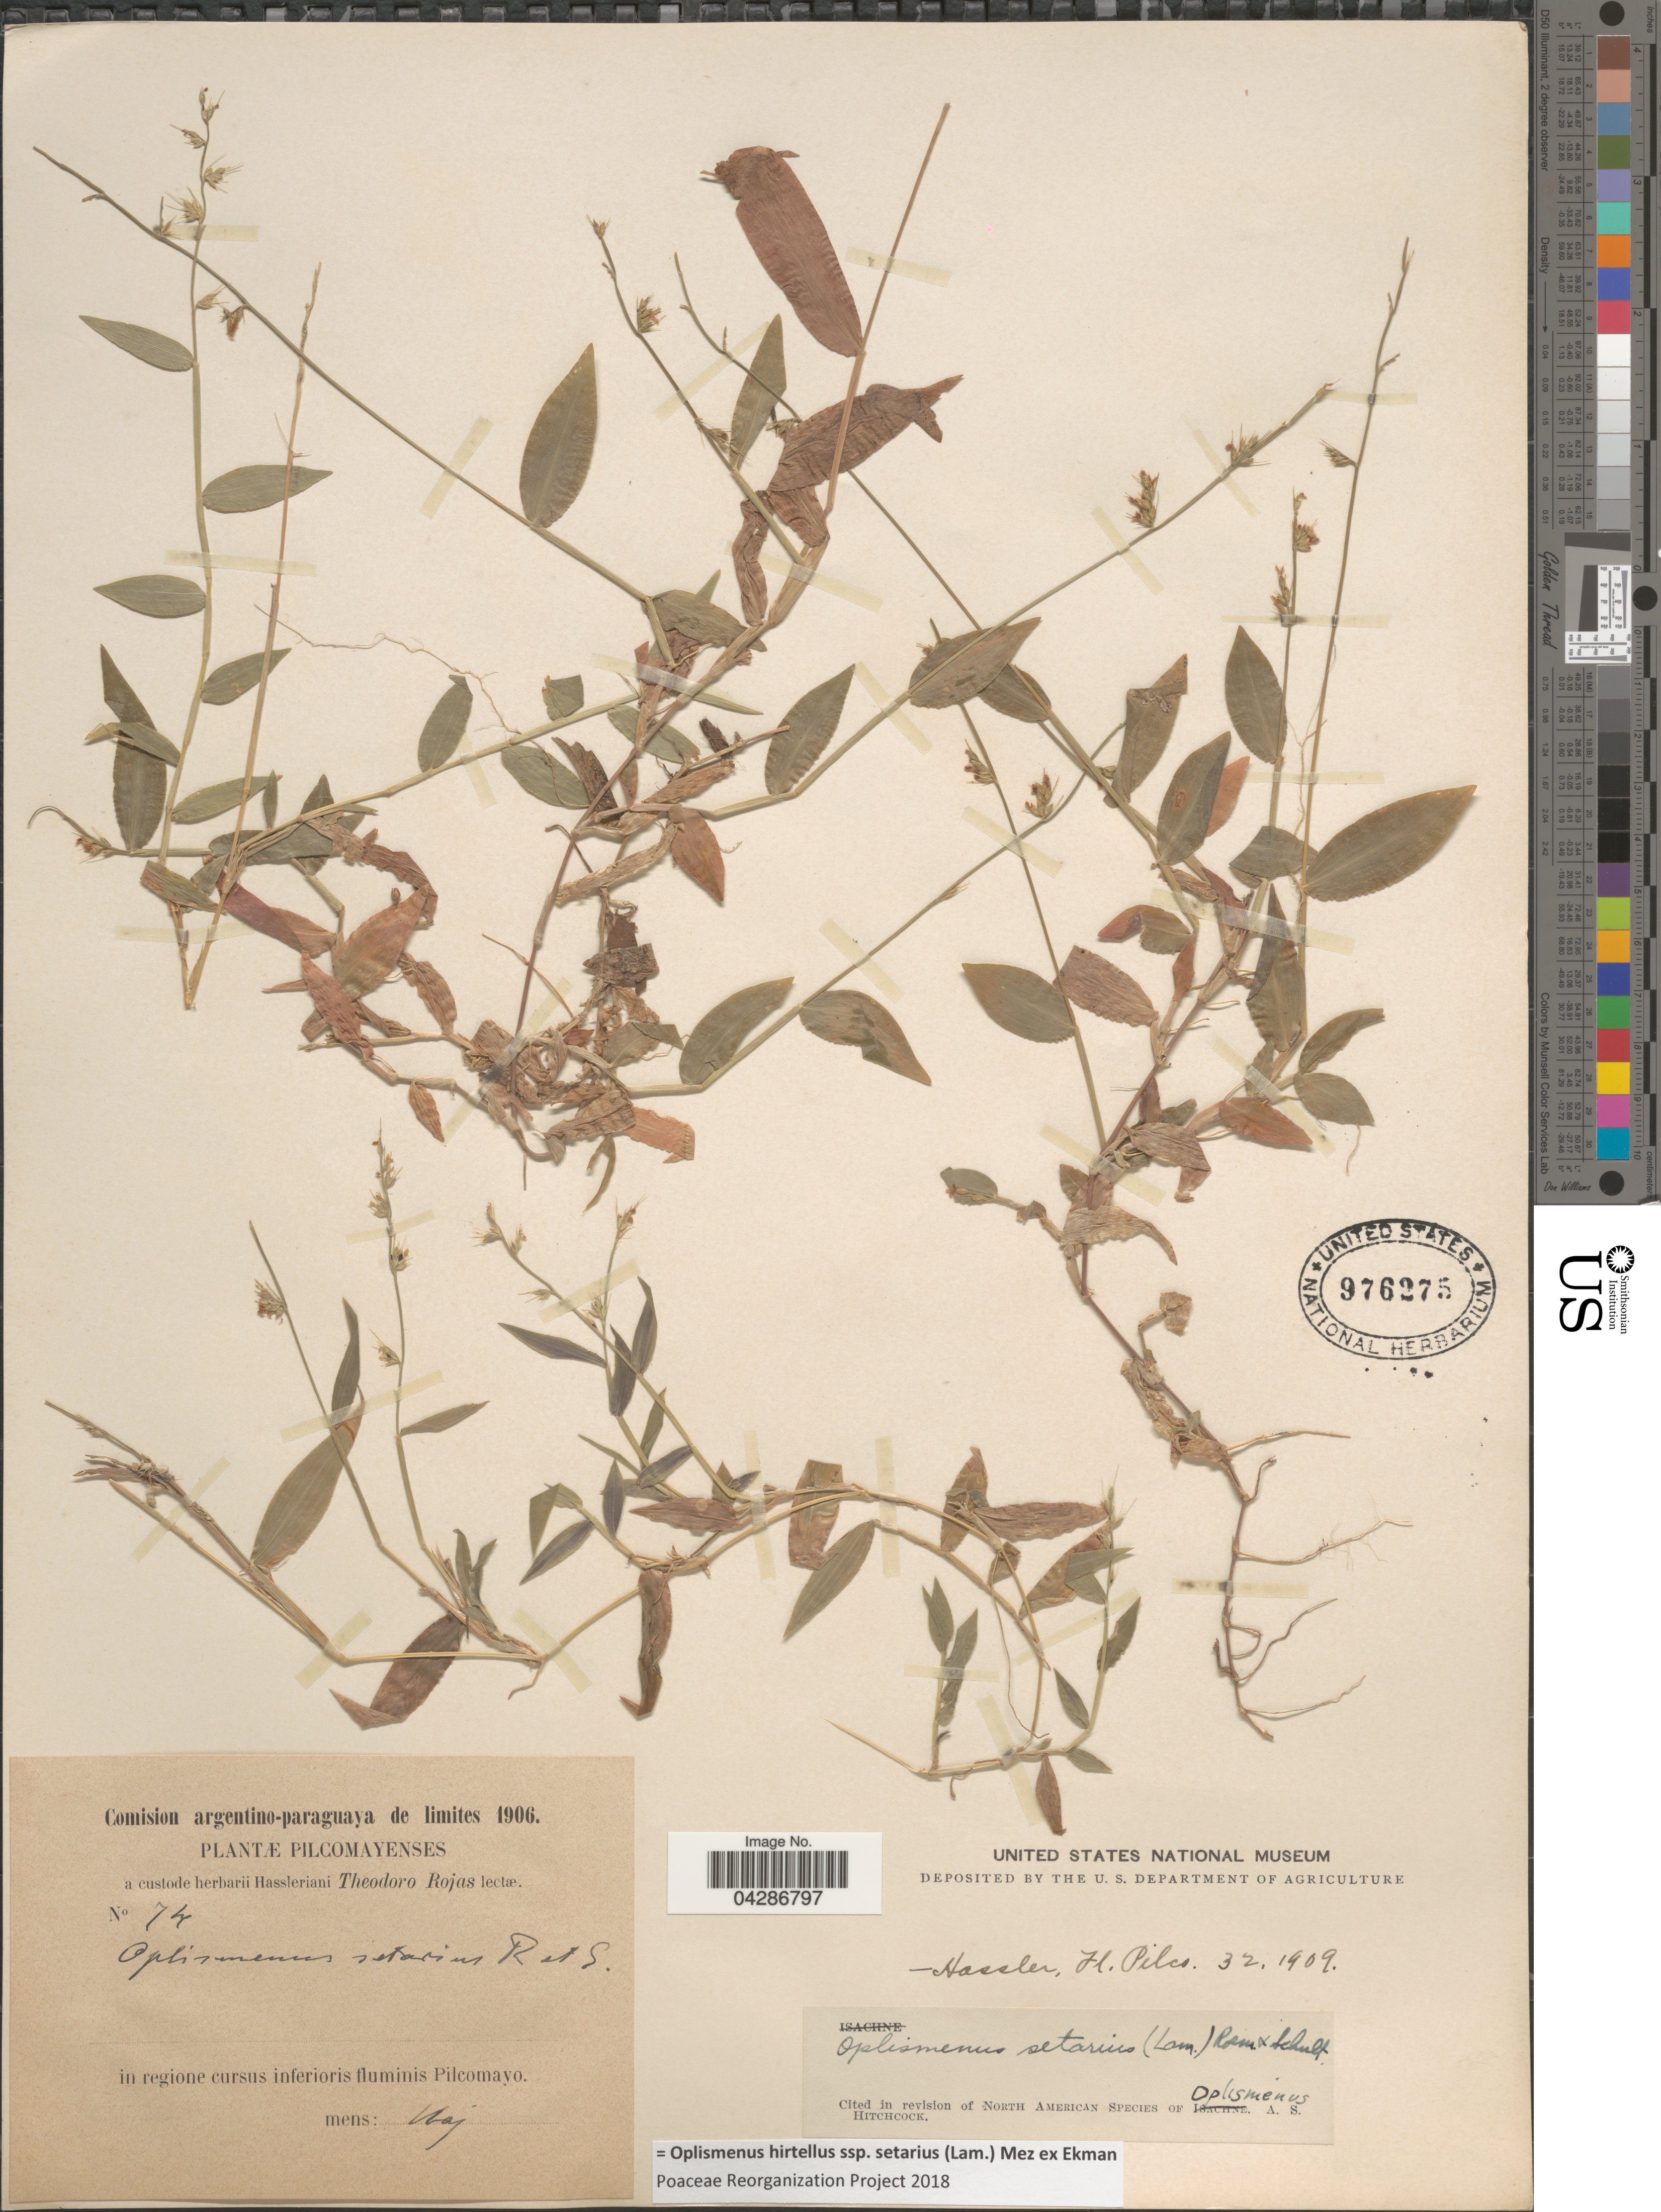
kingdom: Plantae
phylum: Tracheophyta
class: Liliopsida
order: Poales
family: Poaceae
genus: Oplismenus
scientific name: Oplismenus hirtellus subsp. setarius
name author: (Lam.) Mez ex Ekman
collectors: Hassler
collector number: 74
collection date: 1906-05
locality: Pilcomayenses. In regione cursus inferioris fluminis Pilcomayo.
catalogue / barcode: US 976275